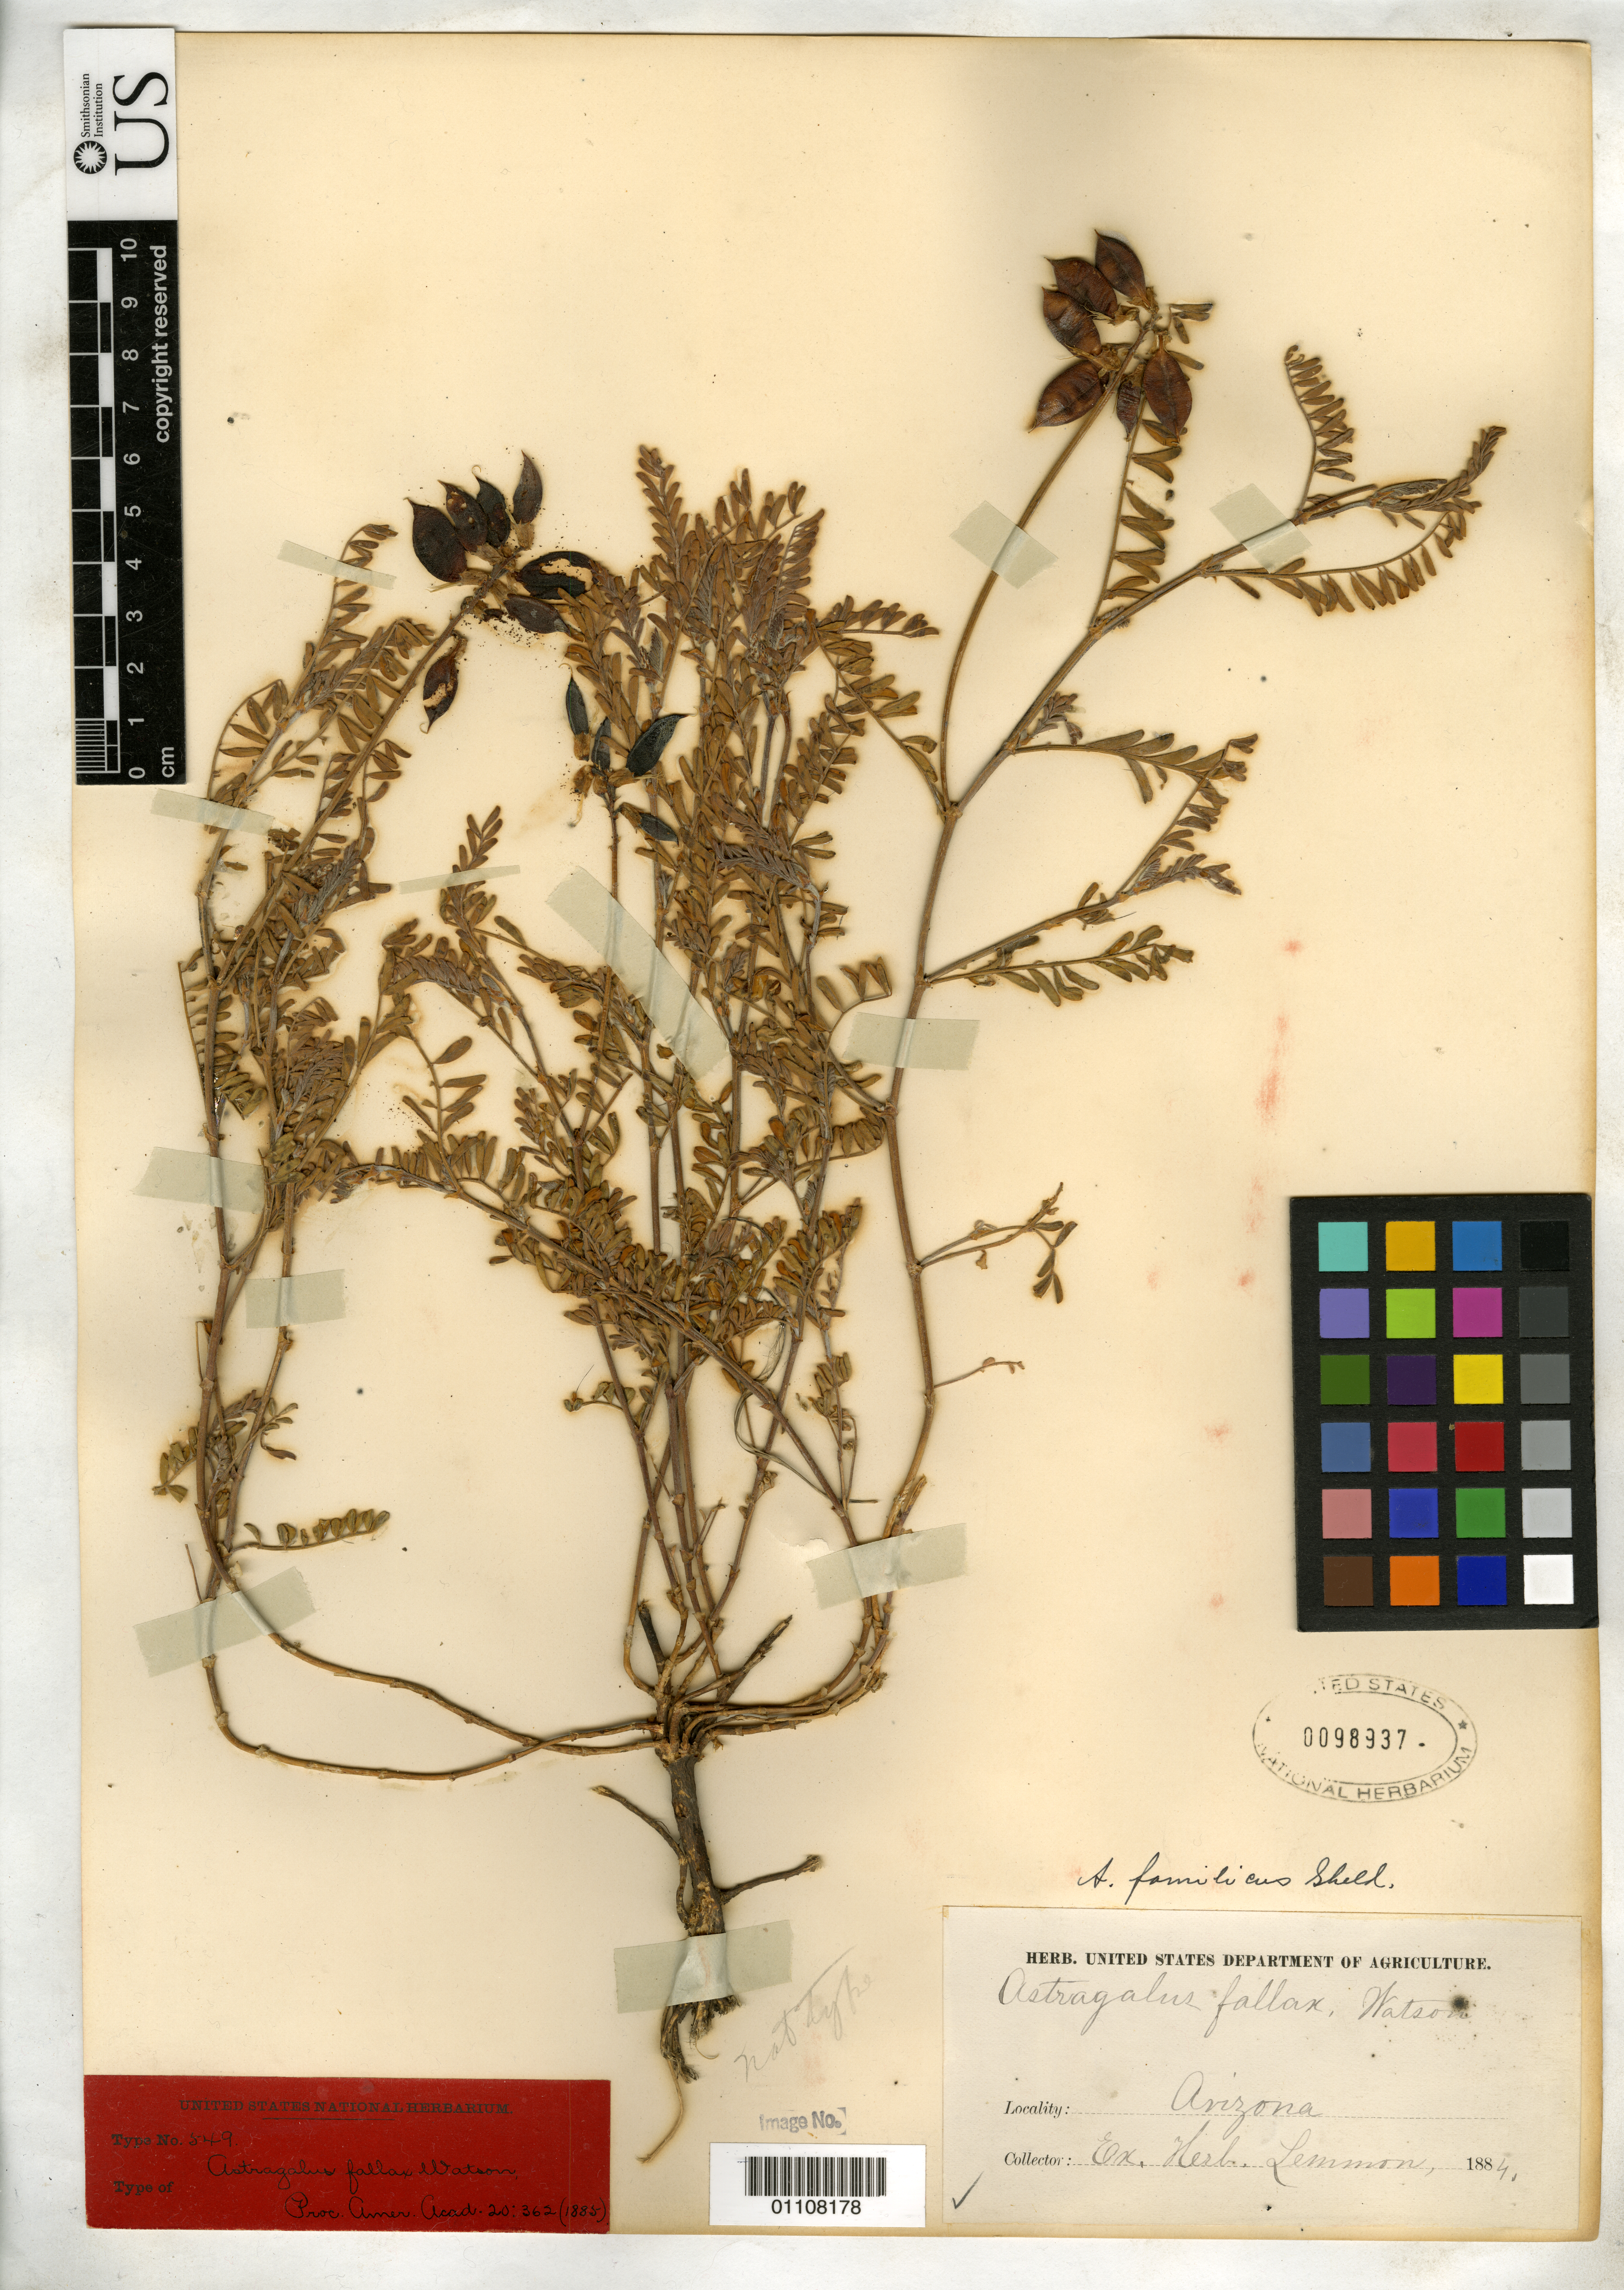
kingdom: Plantae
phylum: Tracheophyta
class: Magnoliopsida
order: Fabales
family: Fabaceae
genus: Astragalus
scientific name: Astragalus fallax S. Watson, nom. illeg.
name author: S. Watson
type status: Syntype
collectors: ex herb. Lemmon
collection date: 1884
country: United States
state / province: Arizona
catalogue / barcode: US 98937